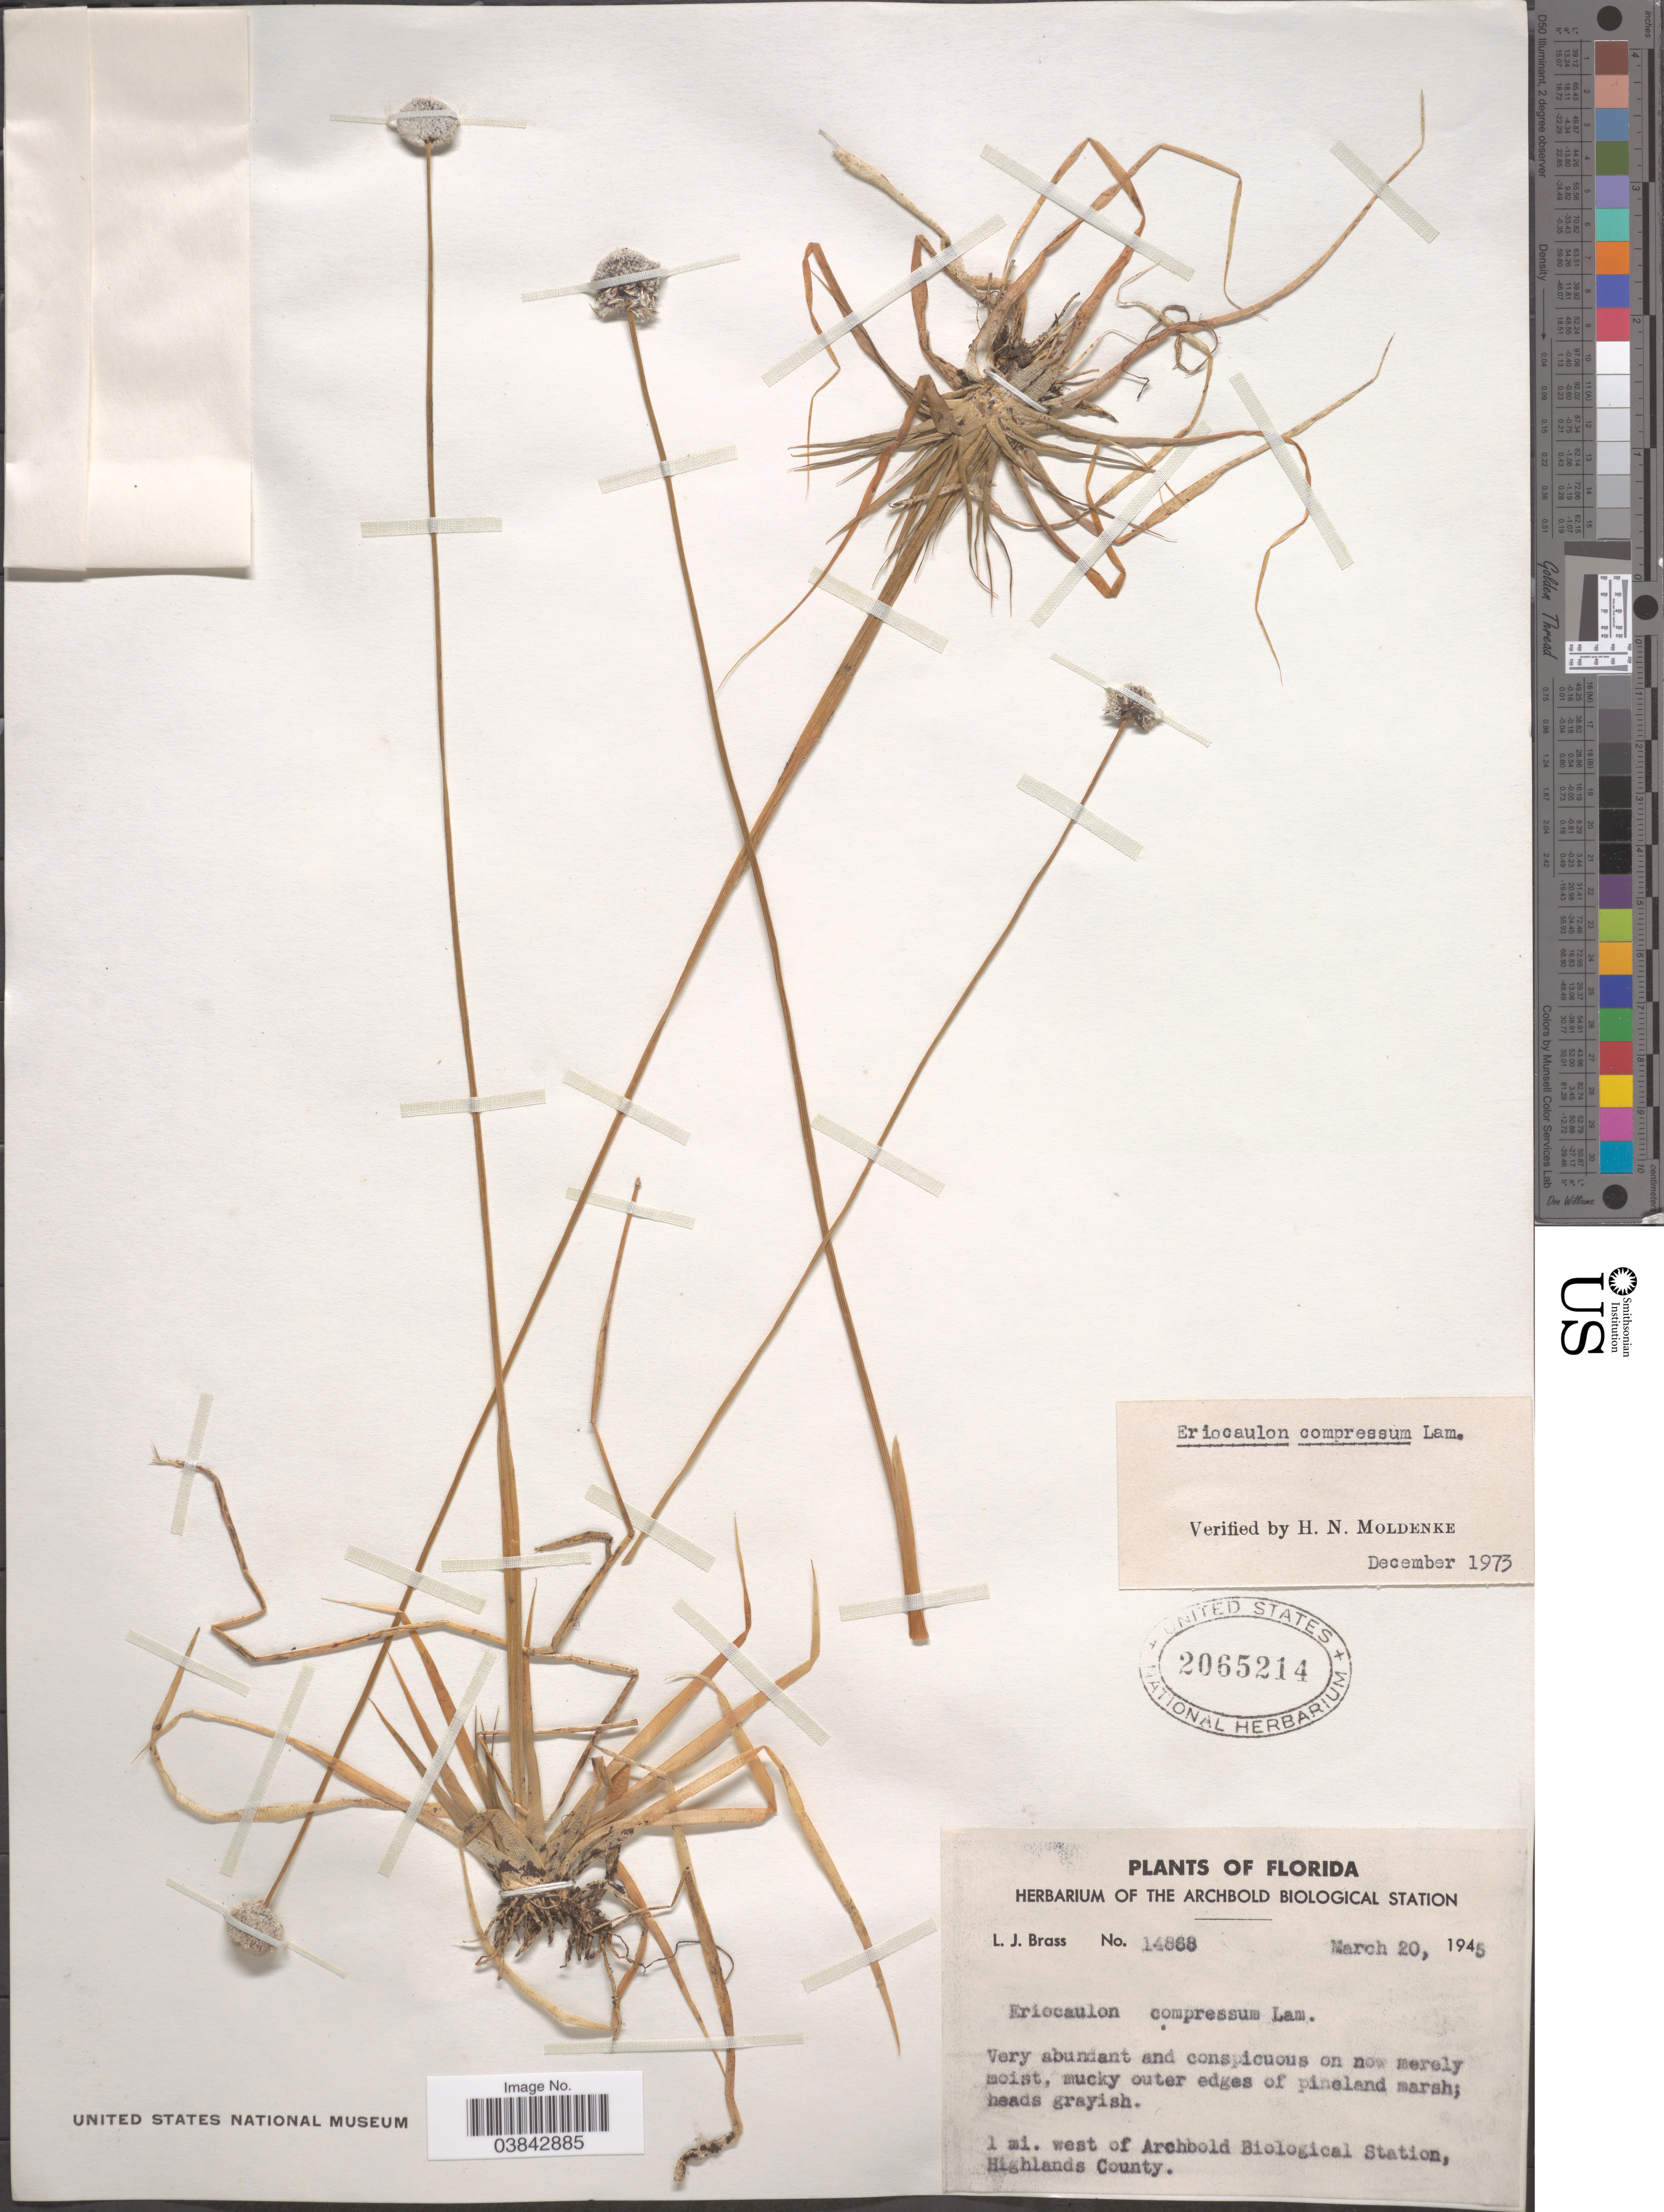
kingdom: Plantae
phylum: Tracheophyta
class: Liliopsida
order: Poales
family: Eriocaulaceae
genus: Eriocaulon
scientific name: Eriocaulon compressum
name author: Lam.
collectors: L. J. Brass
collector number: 14868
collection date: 1945-03-20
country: United States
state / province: Florida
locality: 1 mi. west of Archbold Biological Station, Highlands County.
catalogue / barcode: US 2065214